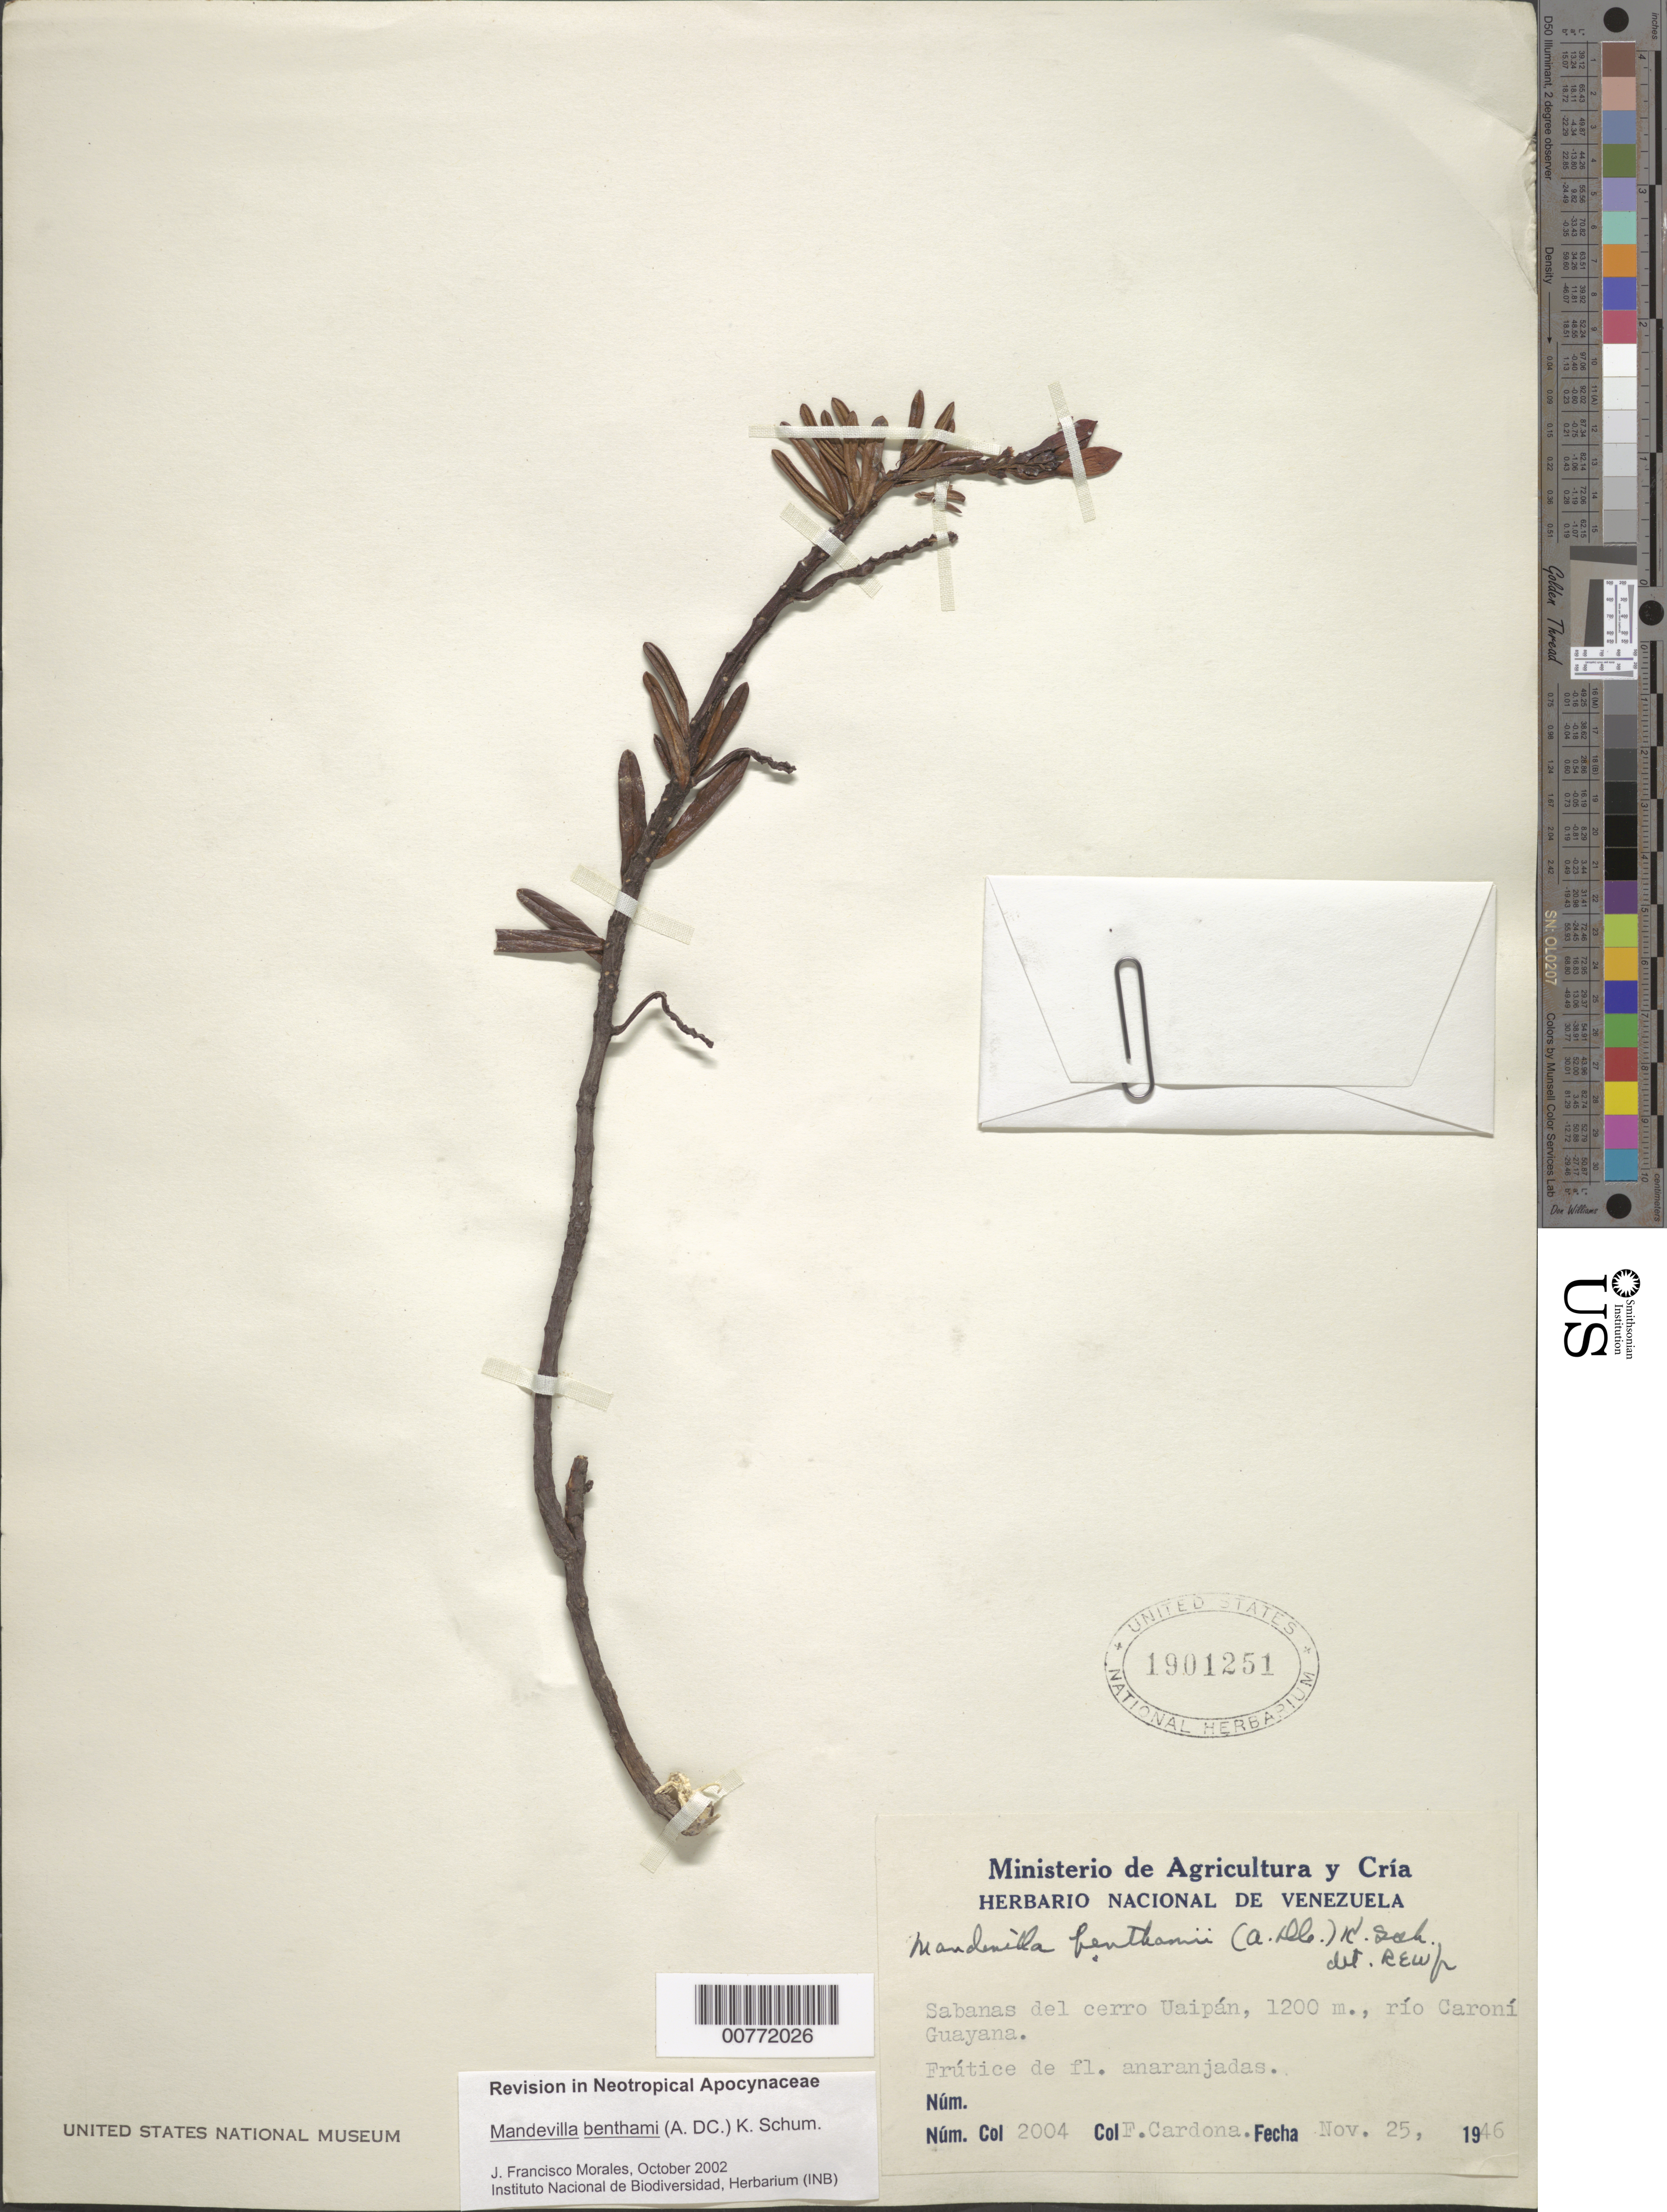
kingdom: Plantae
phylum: Tracheophyta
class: Magnoliopsida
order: Gentianales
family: Apocynaceae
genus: Mandevilla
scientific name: Mandevilla benthamii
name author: (A. DC.) K. Schum.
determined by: Morales, J. F.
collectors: F. Cardona Puig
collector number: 2004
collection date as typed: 25-Nov-46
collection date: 1946-11-25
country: Venezuela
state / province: Bolívar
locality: Cerro Uaipán, Río Caroní; Guayana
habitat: Sabanas del cerro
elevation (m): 1200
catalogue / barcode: US 1901251